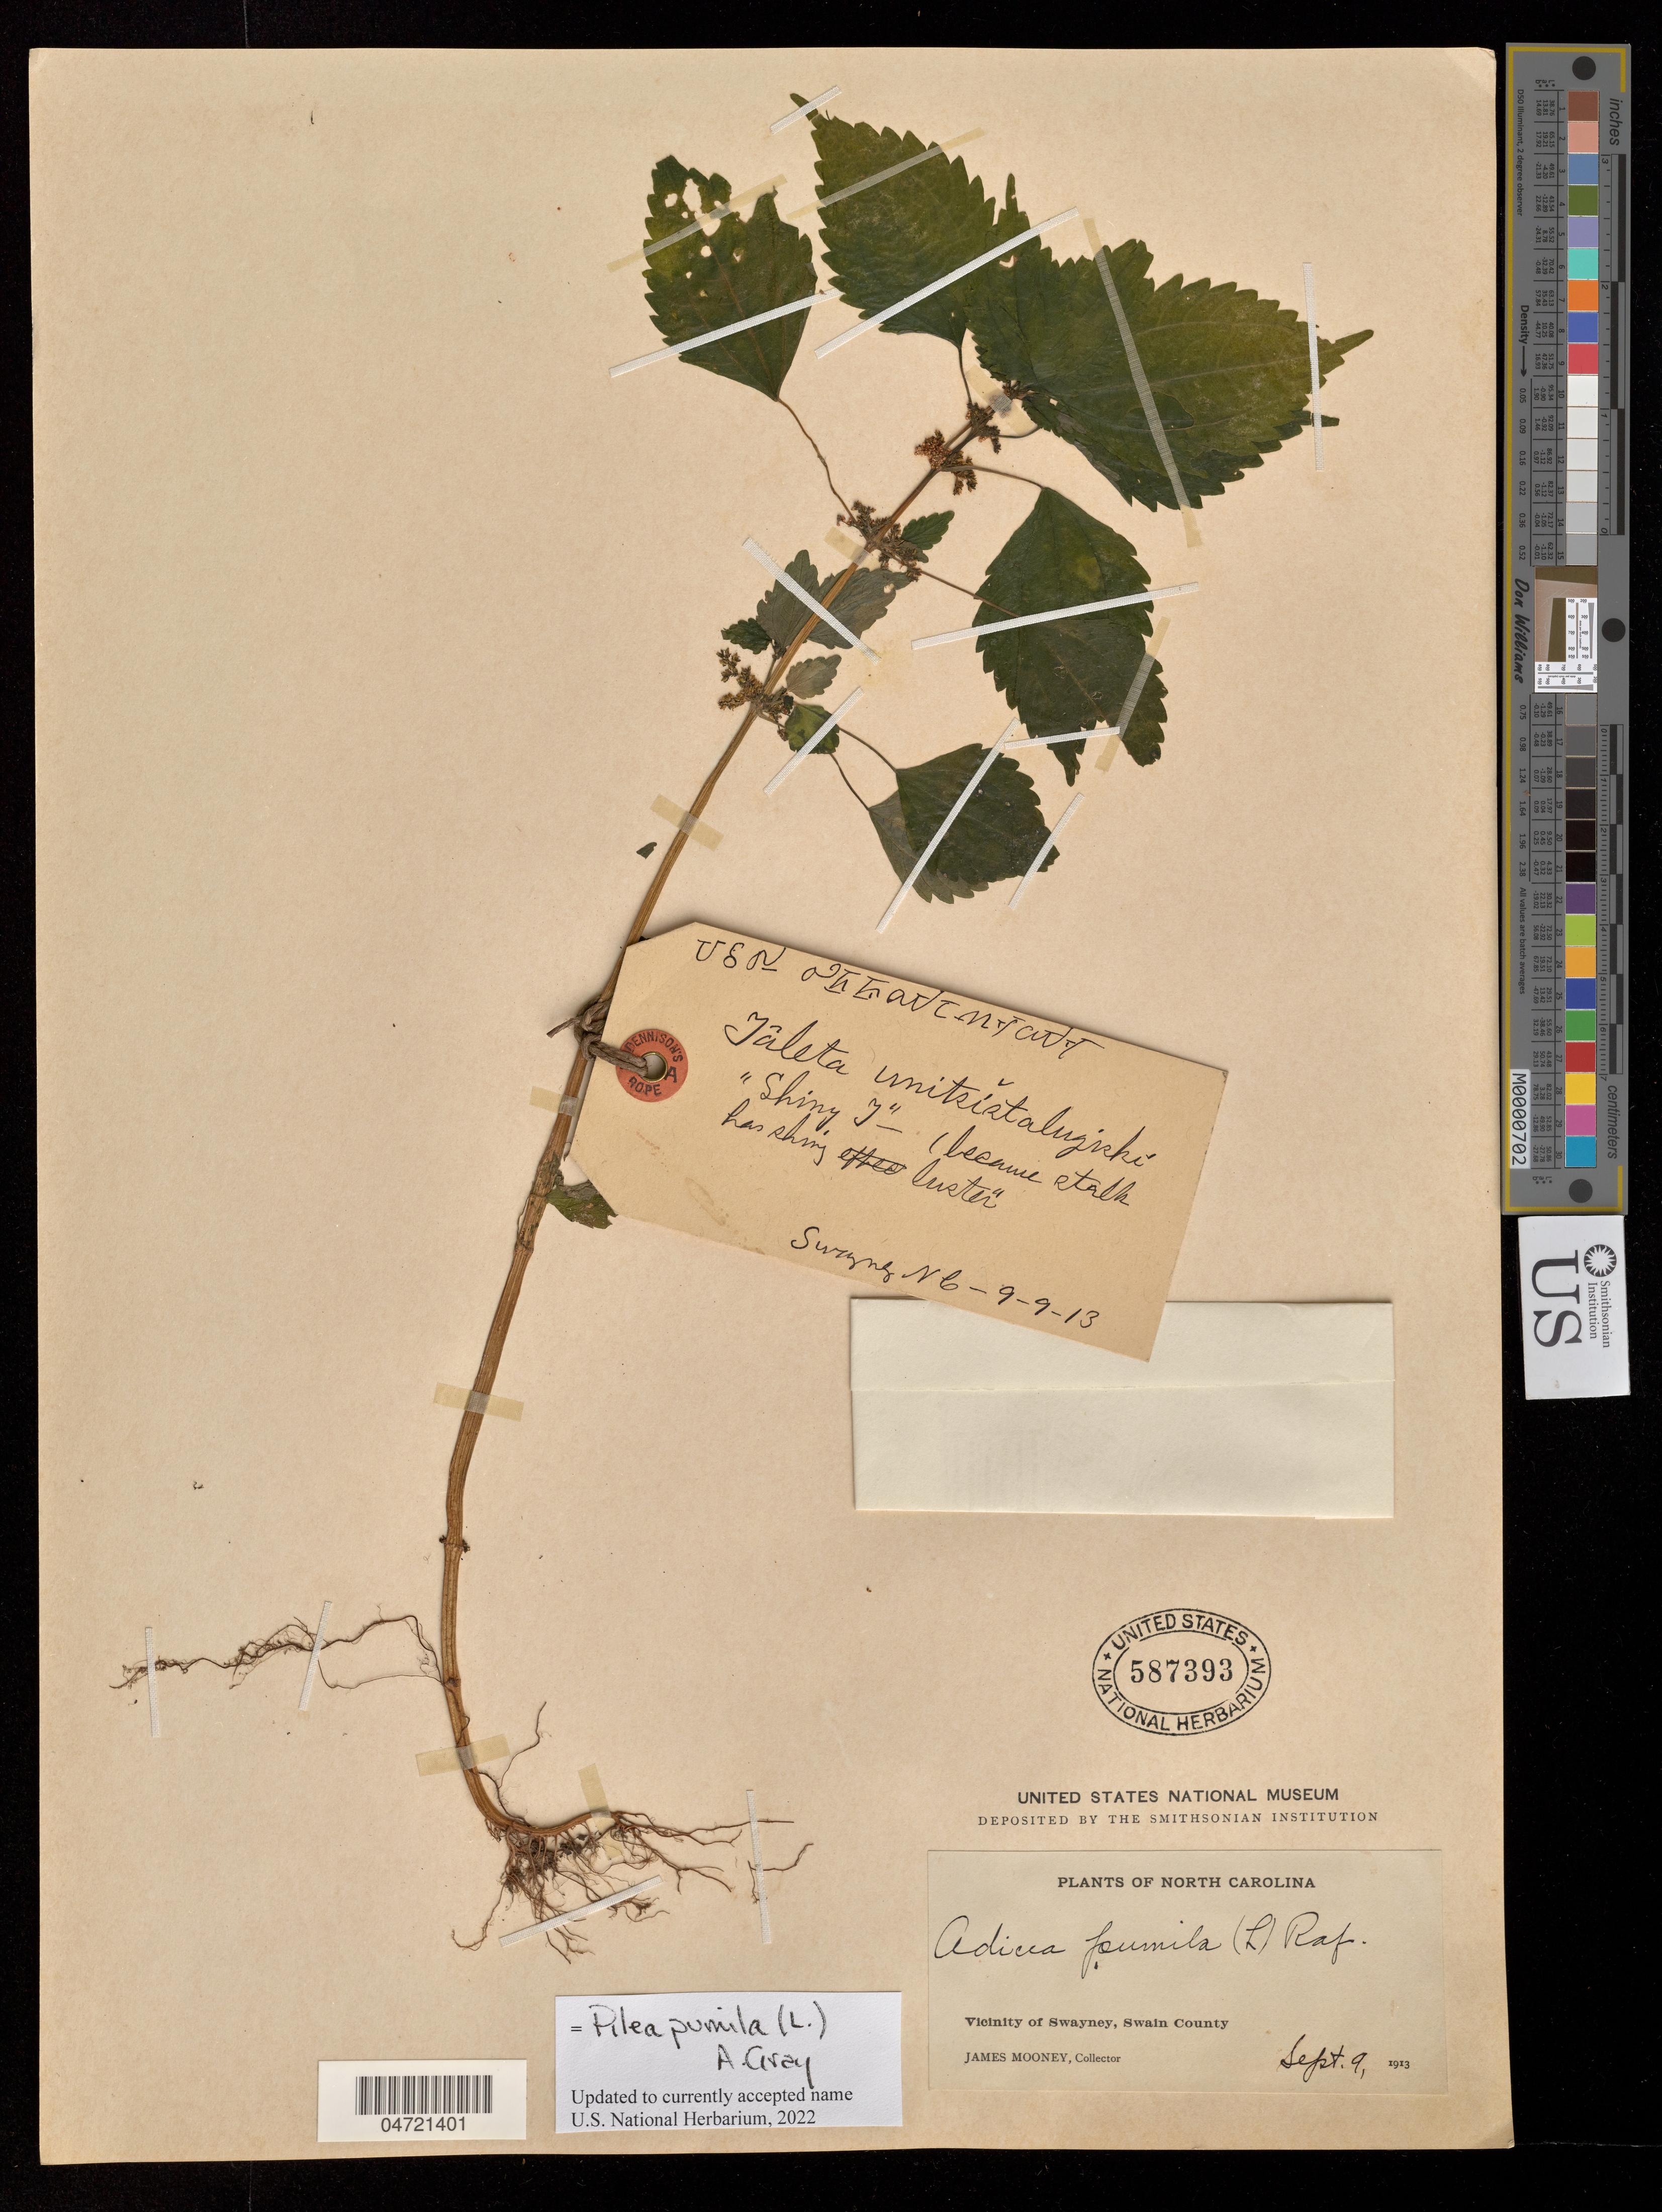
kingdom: Plantae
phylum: Tracheophyta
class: Magnoliopsida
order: Rosales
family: Urticaceae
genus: Pilea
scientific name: Pilea pumila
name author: (L.) A. Gray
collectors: J. Mooney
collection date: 1913-09-09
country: United States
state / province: North Carolina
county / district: Swain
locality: Vicinity of Swayney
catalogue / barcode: US 587393